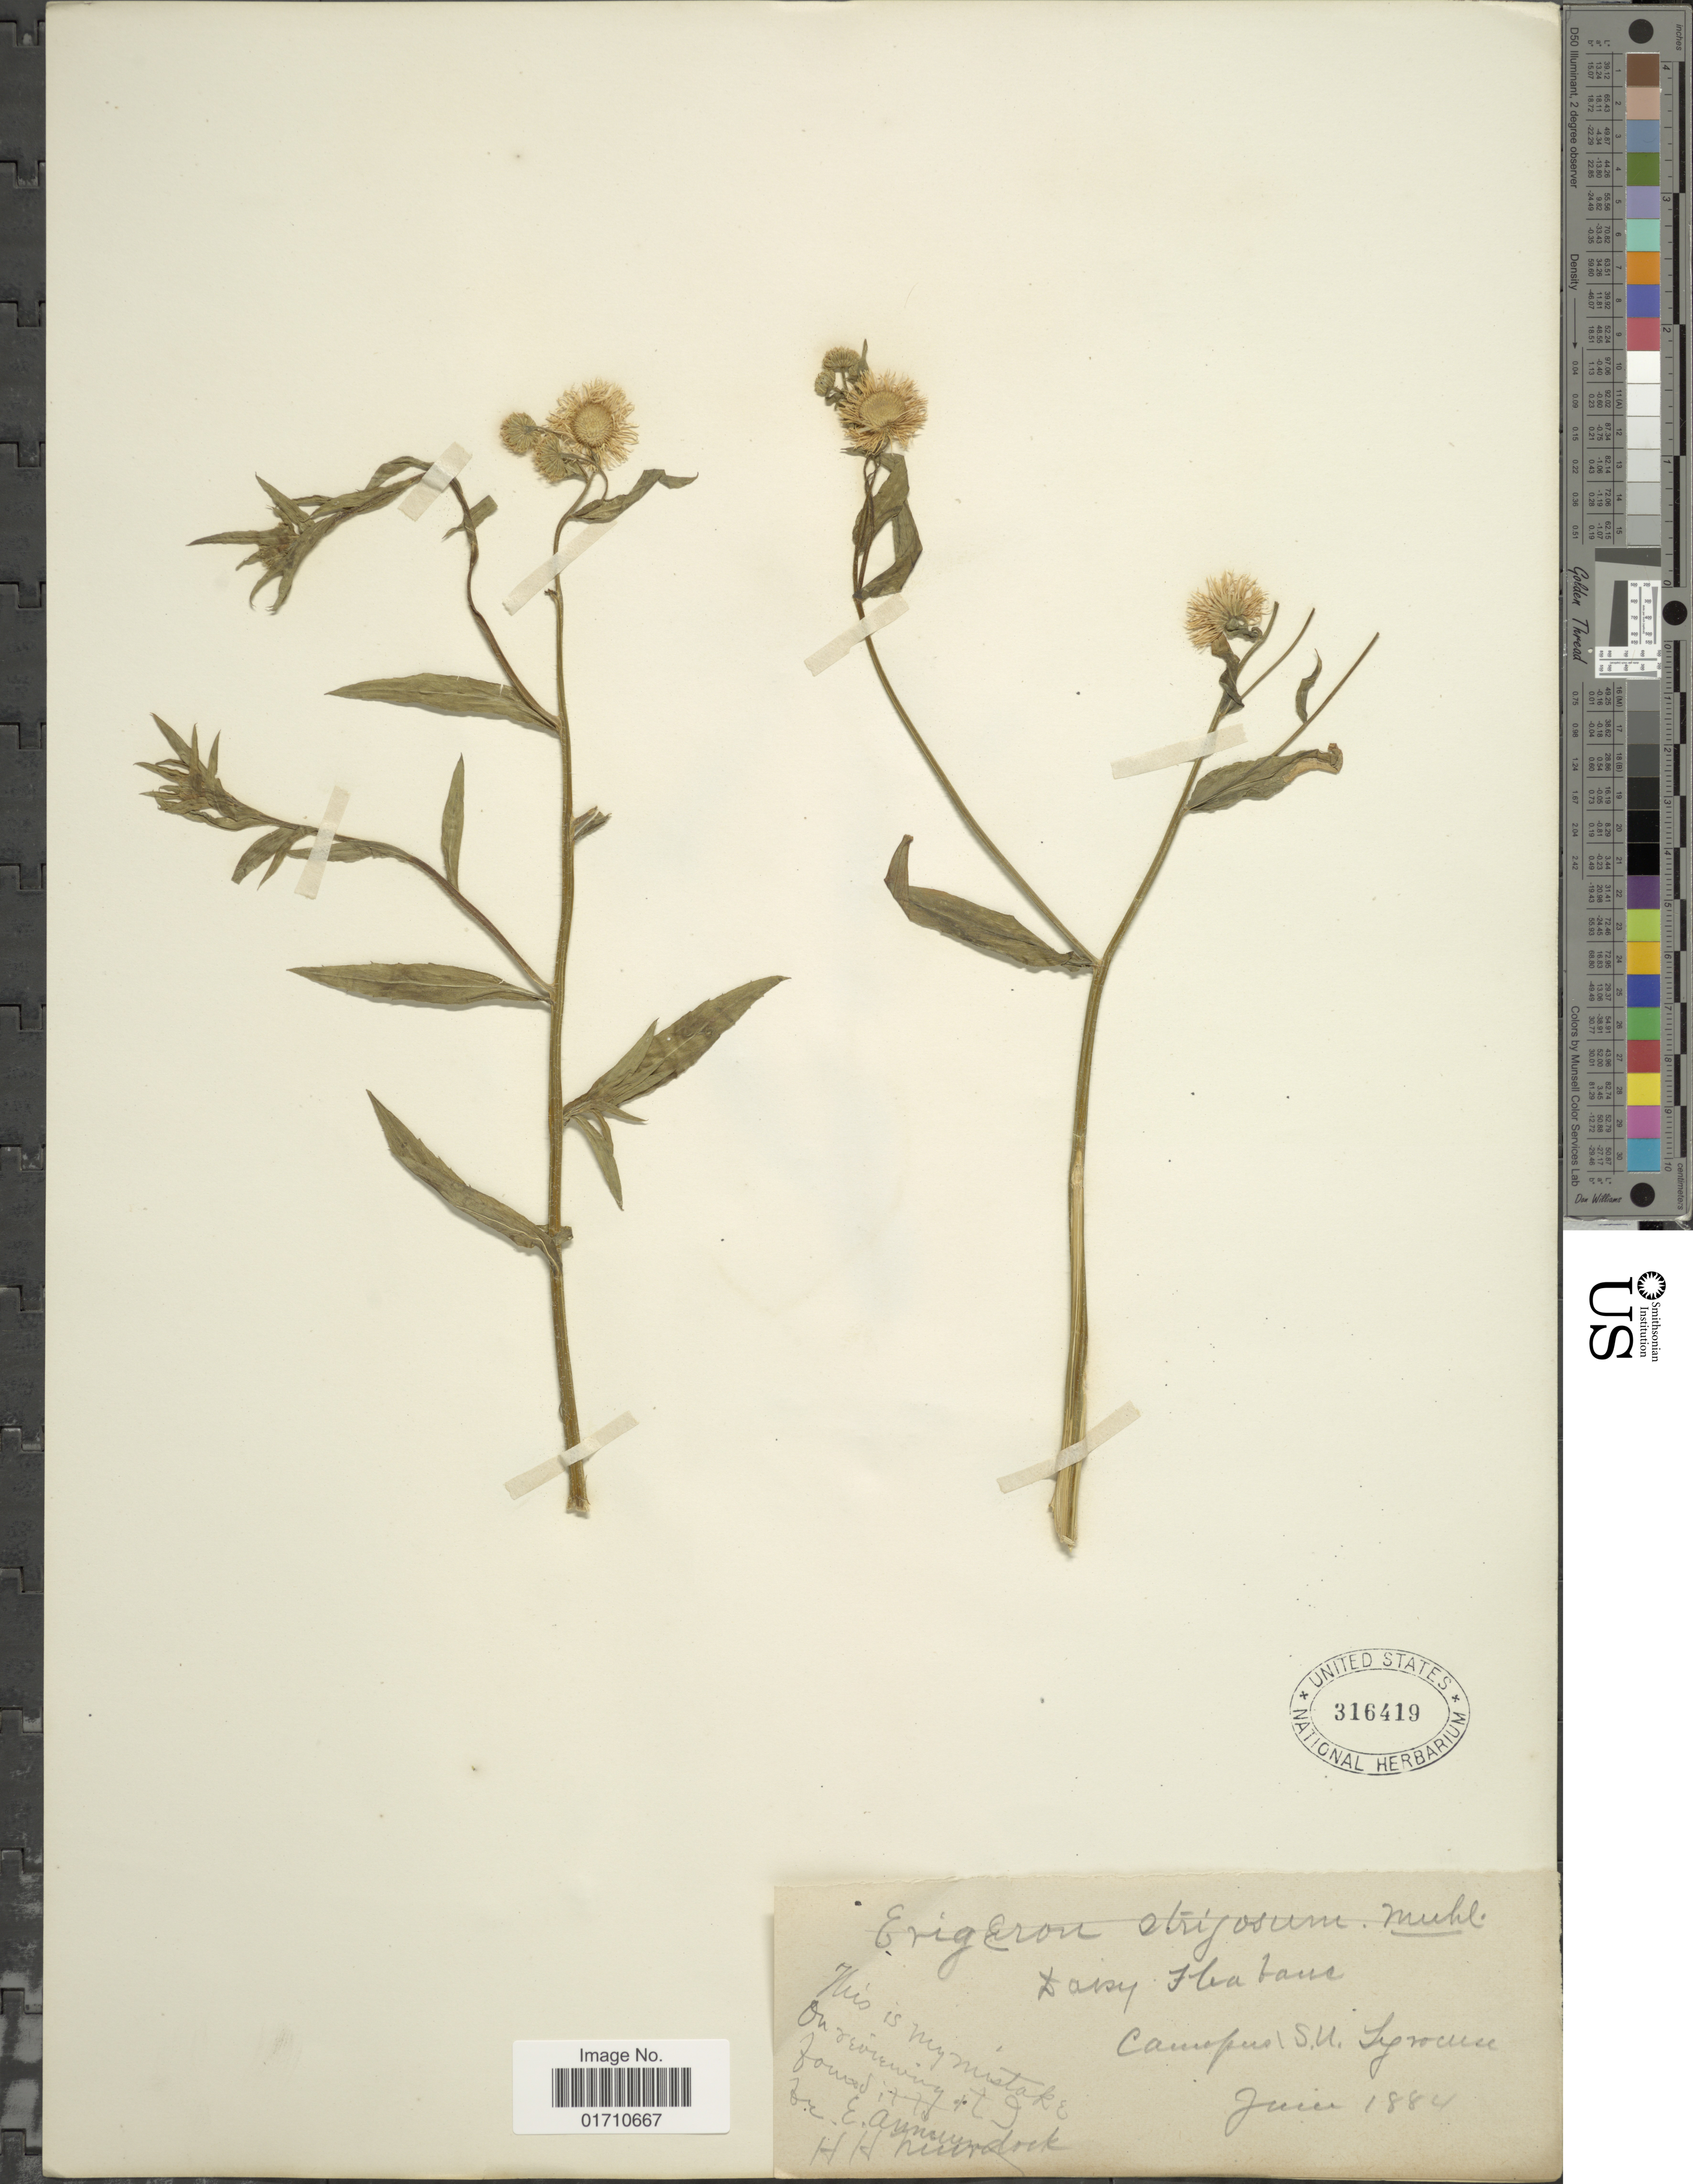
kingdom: Plantae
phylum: Tracheophyta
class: Magnoliopsida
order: Asterales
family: Asteraceae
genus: Erigeron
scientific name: Erigeron annuus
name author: (L.) Pers.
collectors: H. H. Murdock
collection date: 1884-06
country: United States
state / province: New York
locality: E. Annumdock [interpreted]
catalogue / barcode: US 316419